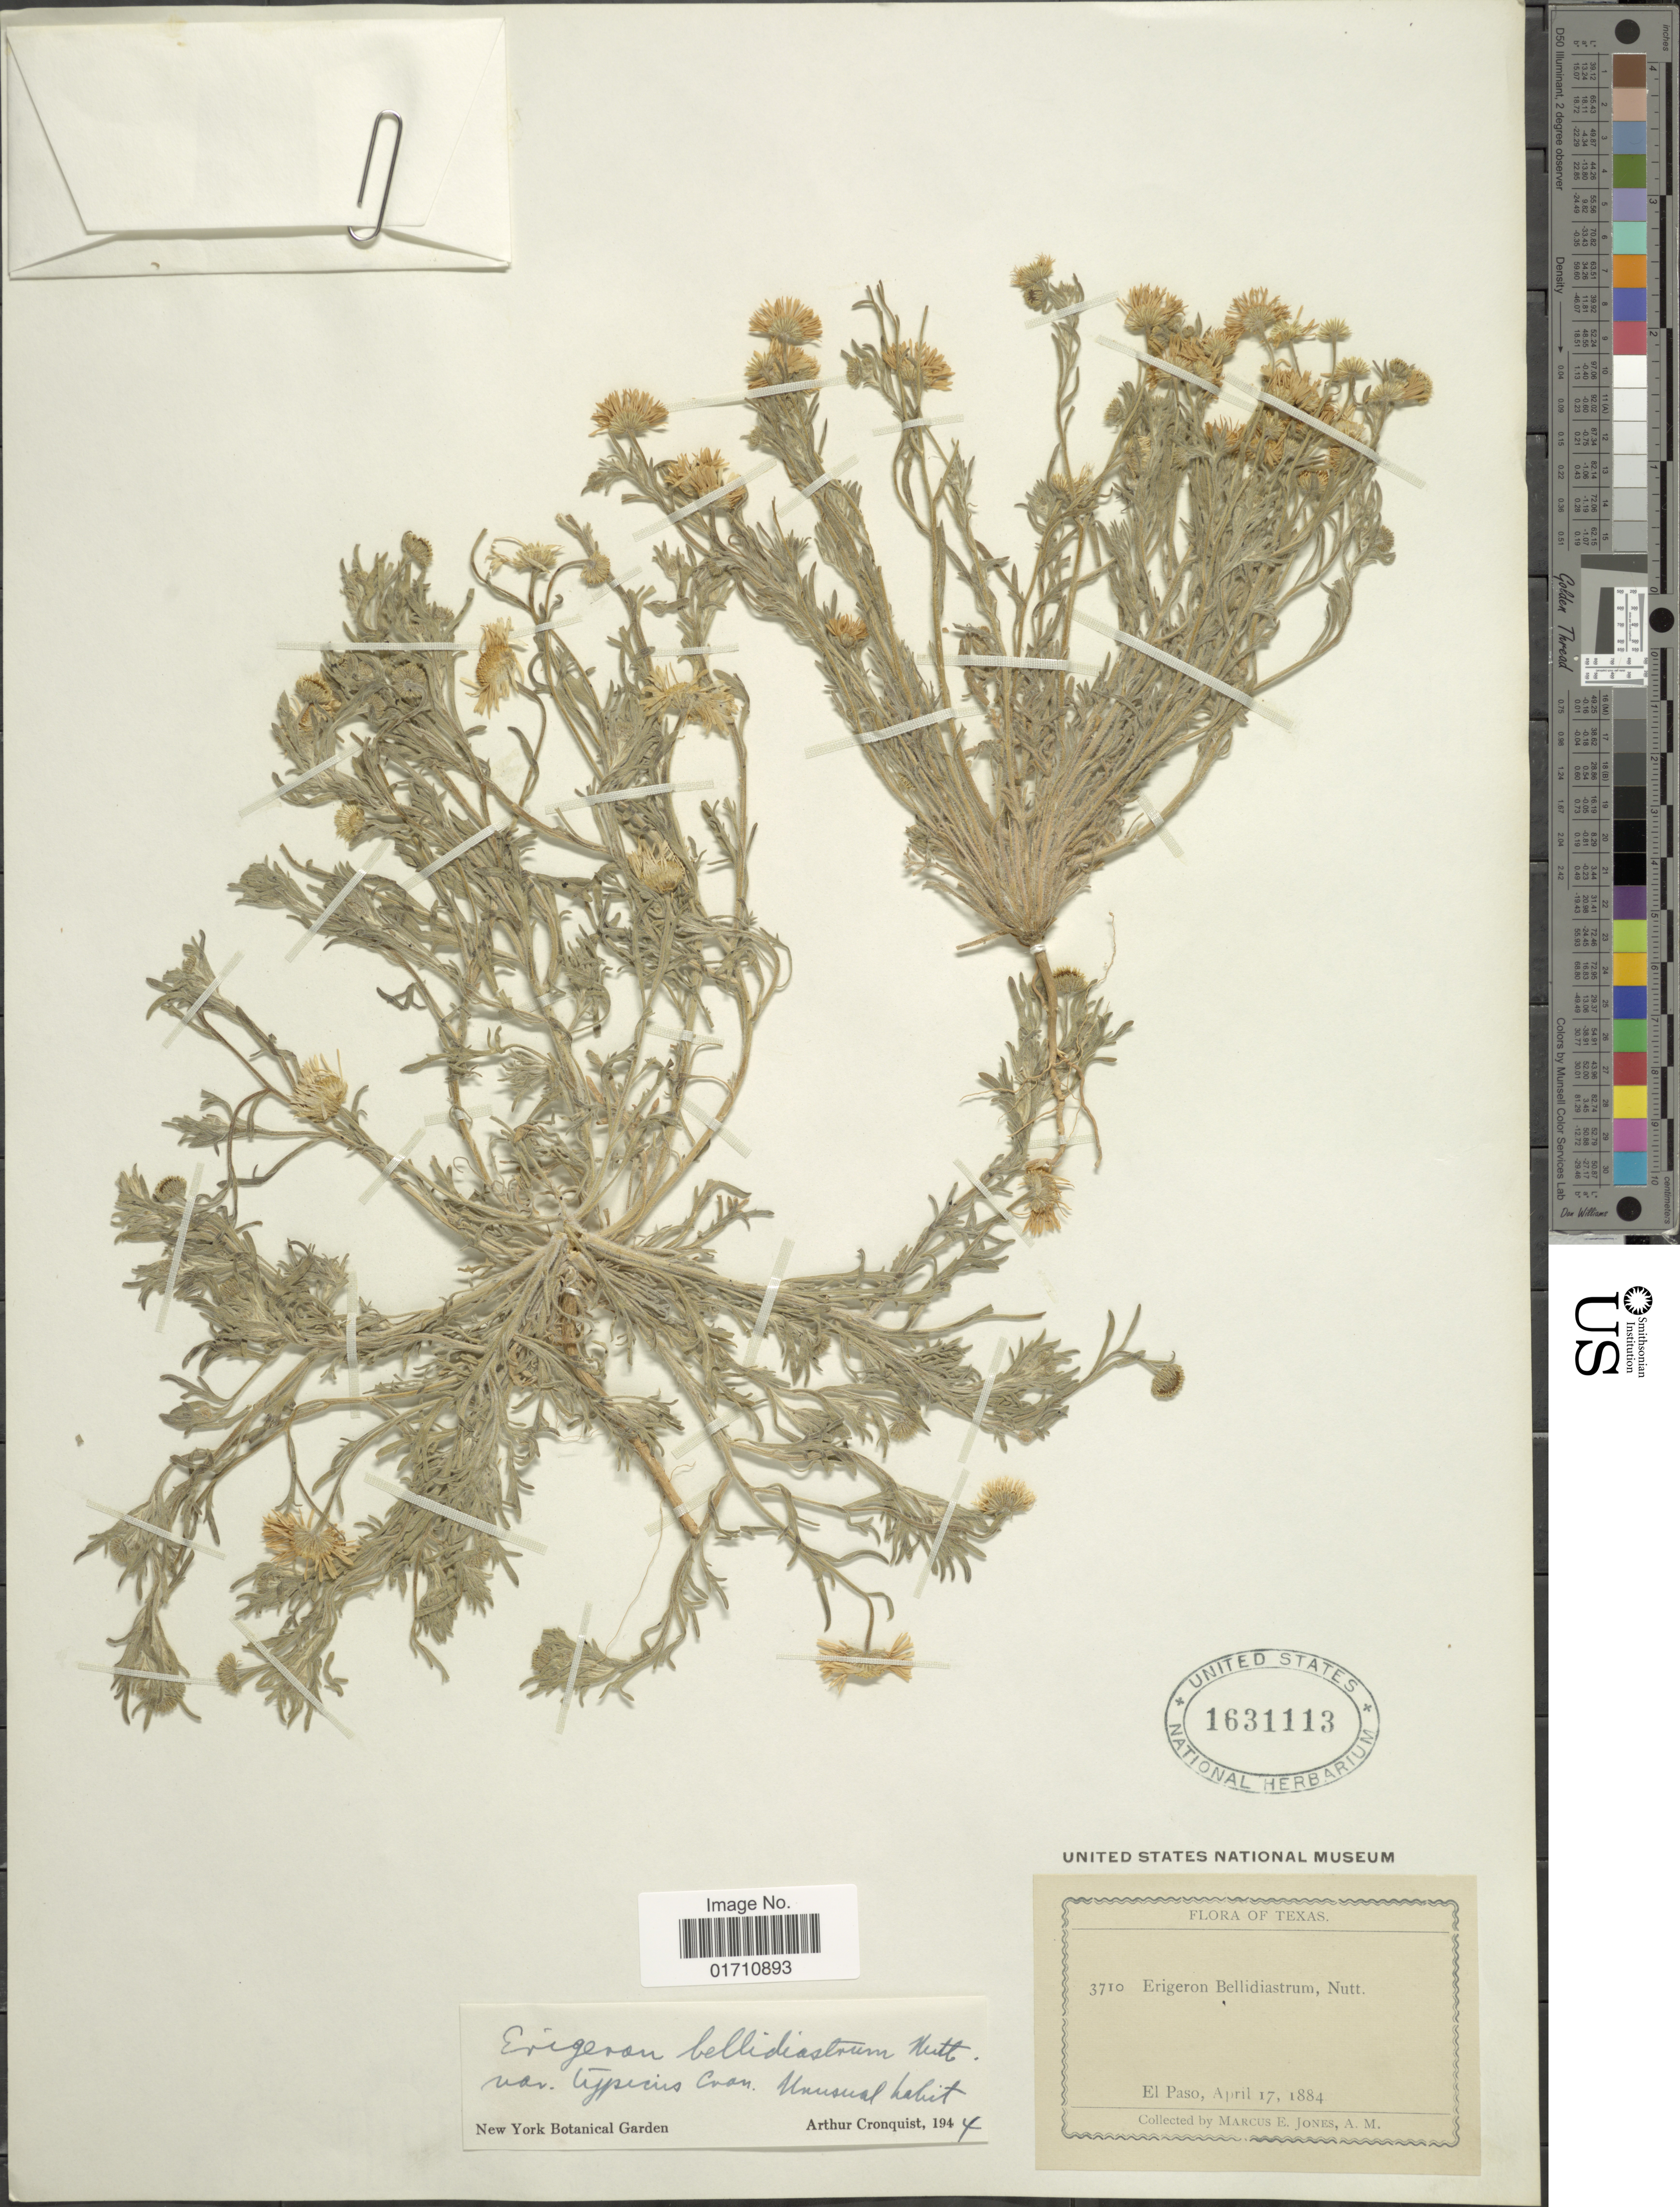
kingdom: Plantae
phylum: Tracheophyta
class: Magnoliopsida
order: Asterales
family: Asteraceae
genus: Erigeron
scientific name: Erigeron bellidiastrum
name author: Nutt.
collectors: M. E. Jones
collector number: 3710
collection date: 1884-04-17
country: United States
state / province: Texas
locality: El Paso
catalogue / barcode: US 1631113